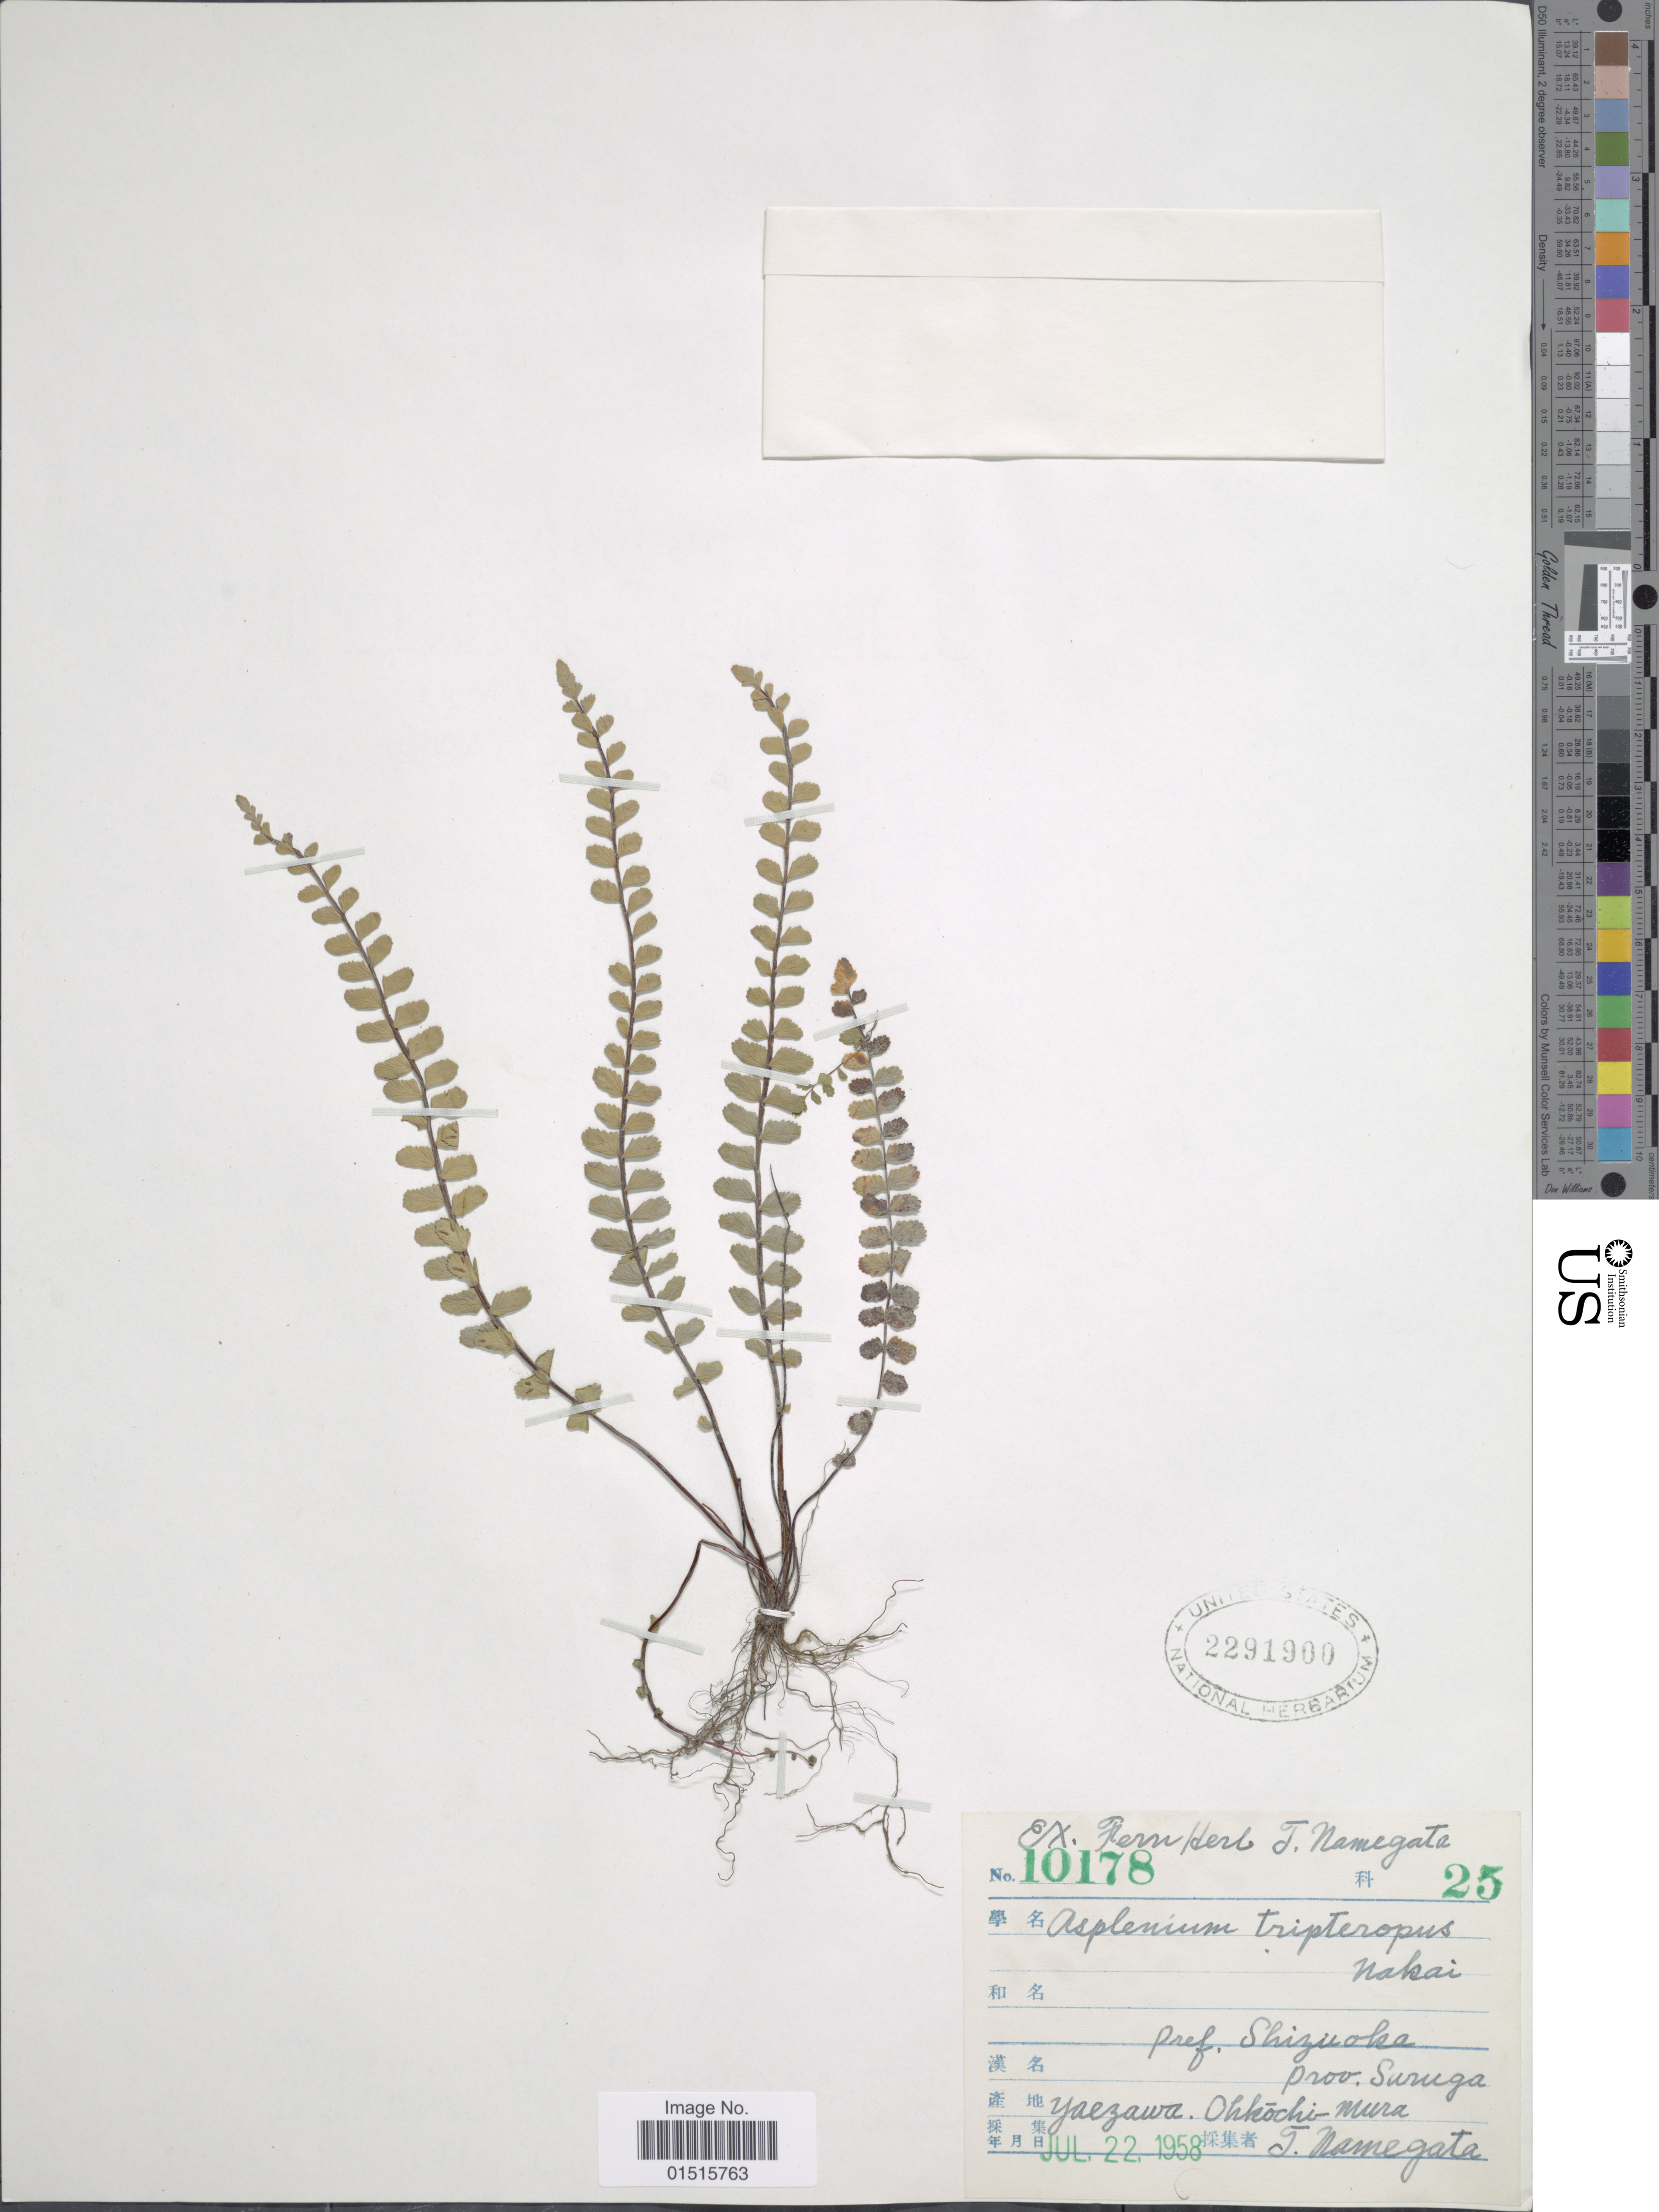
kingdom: Plantae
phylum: Tracheophyta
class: Polypodiopsida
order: Polypodiales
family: Aspleniaceae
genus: Asplenium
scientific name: Asplenium tripteropus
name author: K.M. Nakai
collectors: T. Namegata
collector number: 10178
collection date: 1958-07-22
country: Japan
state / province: Sizuoka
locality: Pref. Shizuoka, Prov. Suruga, Yaezawa, Ohkochi-mura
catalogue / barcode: US 2291900